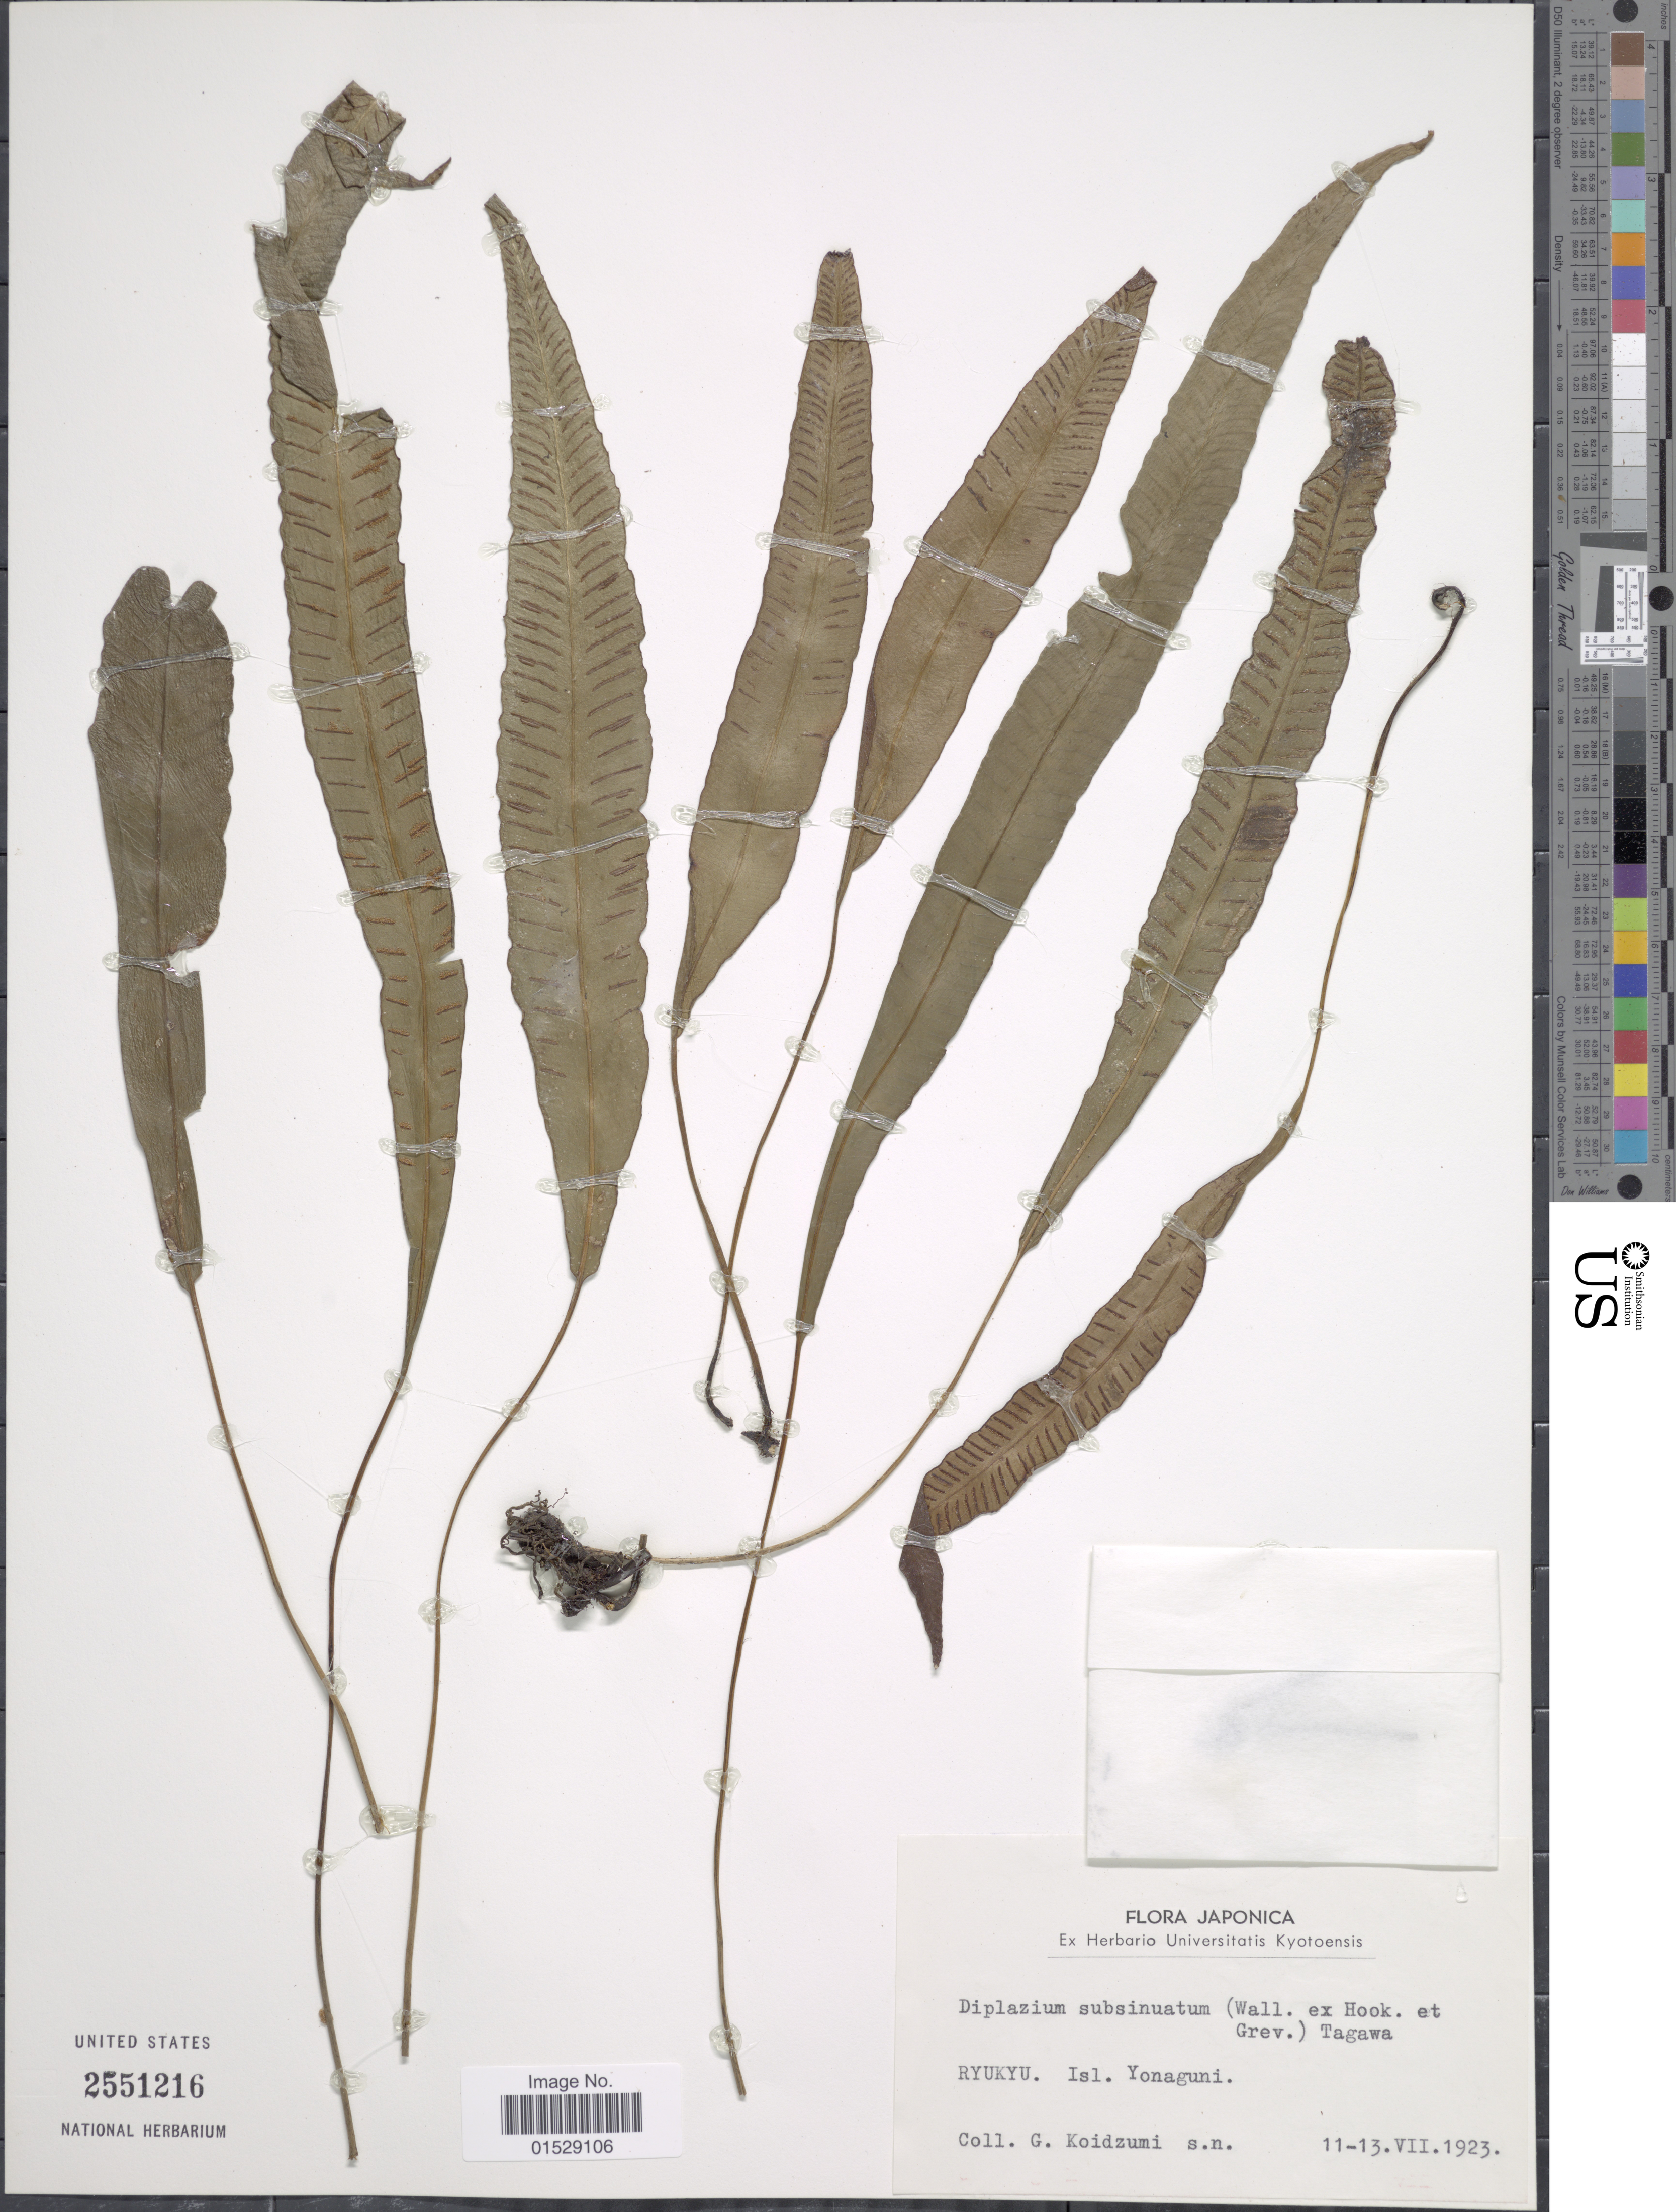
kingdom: Plantae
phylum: Tracheophyta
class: Polypodiopsida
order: Polypodiales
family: Athyriaceae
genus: Deparia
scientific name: Deparia lancea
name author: (Thunb.) Fraser-Jenk.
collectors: G. Koidzumi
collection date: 1923-07-11/1923-07-13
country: Japan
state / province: Okinawa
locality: Japonica, Ryukyu. Isl. Yonaguni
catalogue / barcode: US 2551216